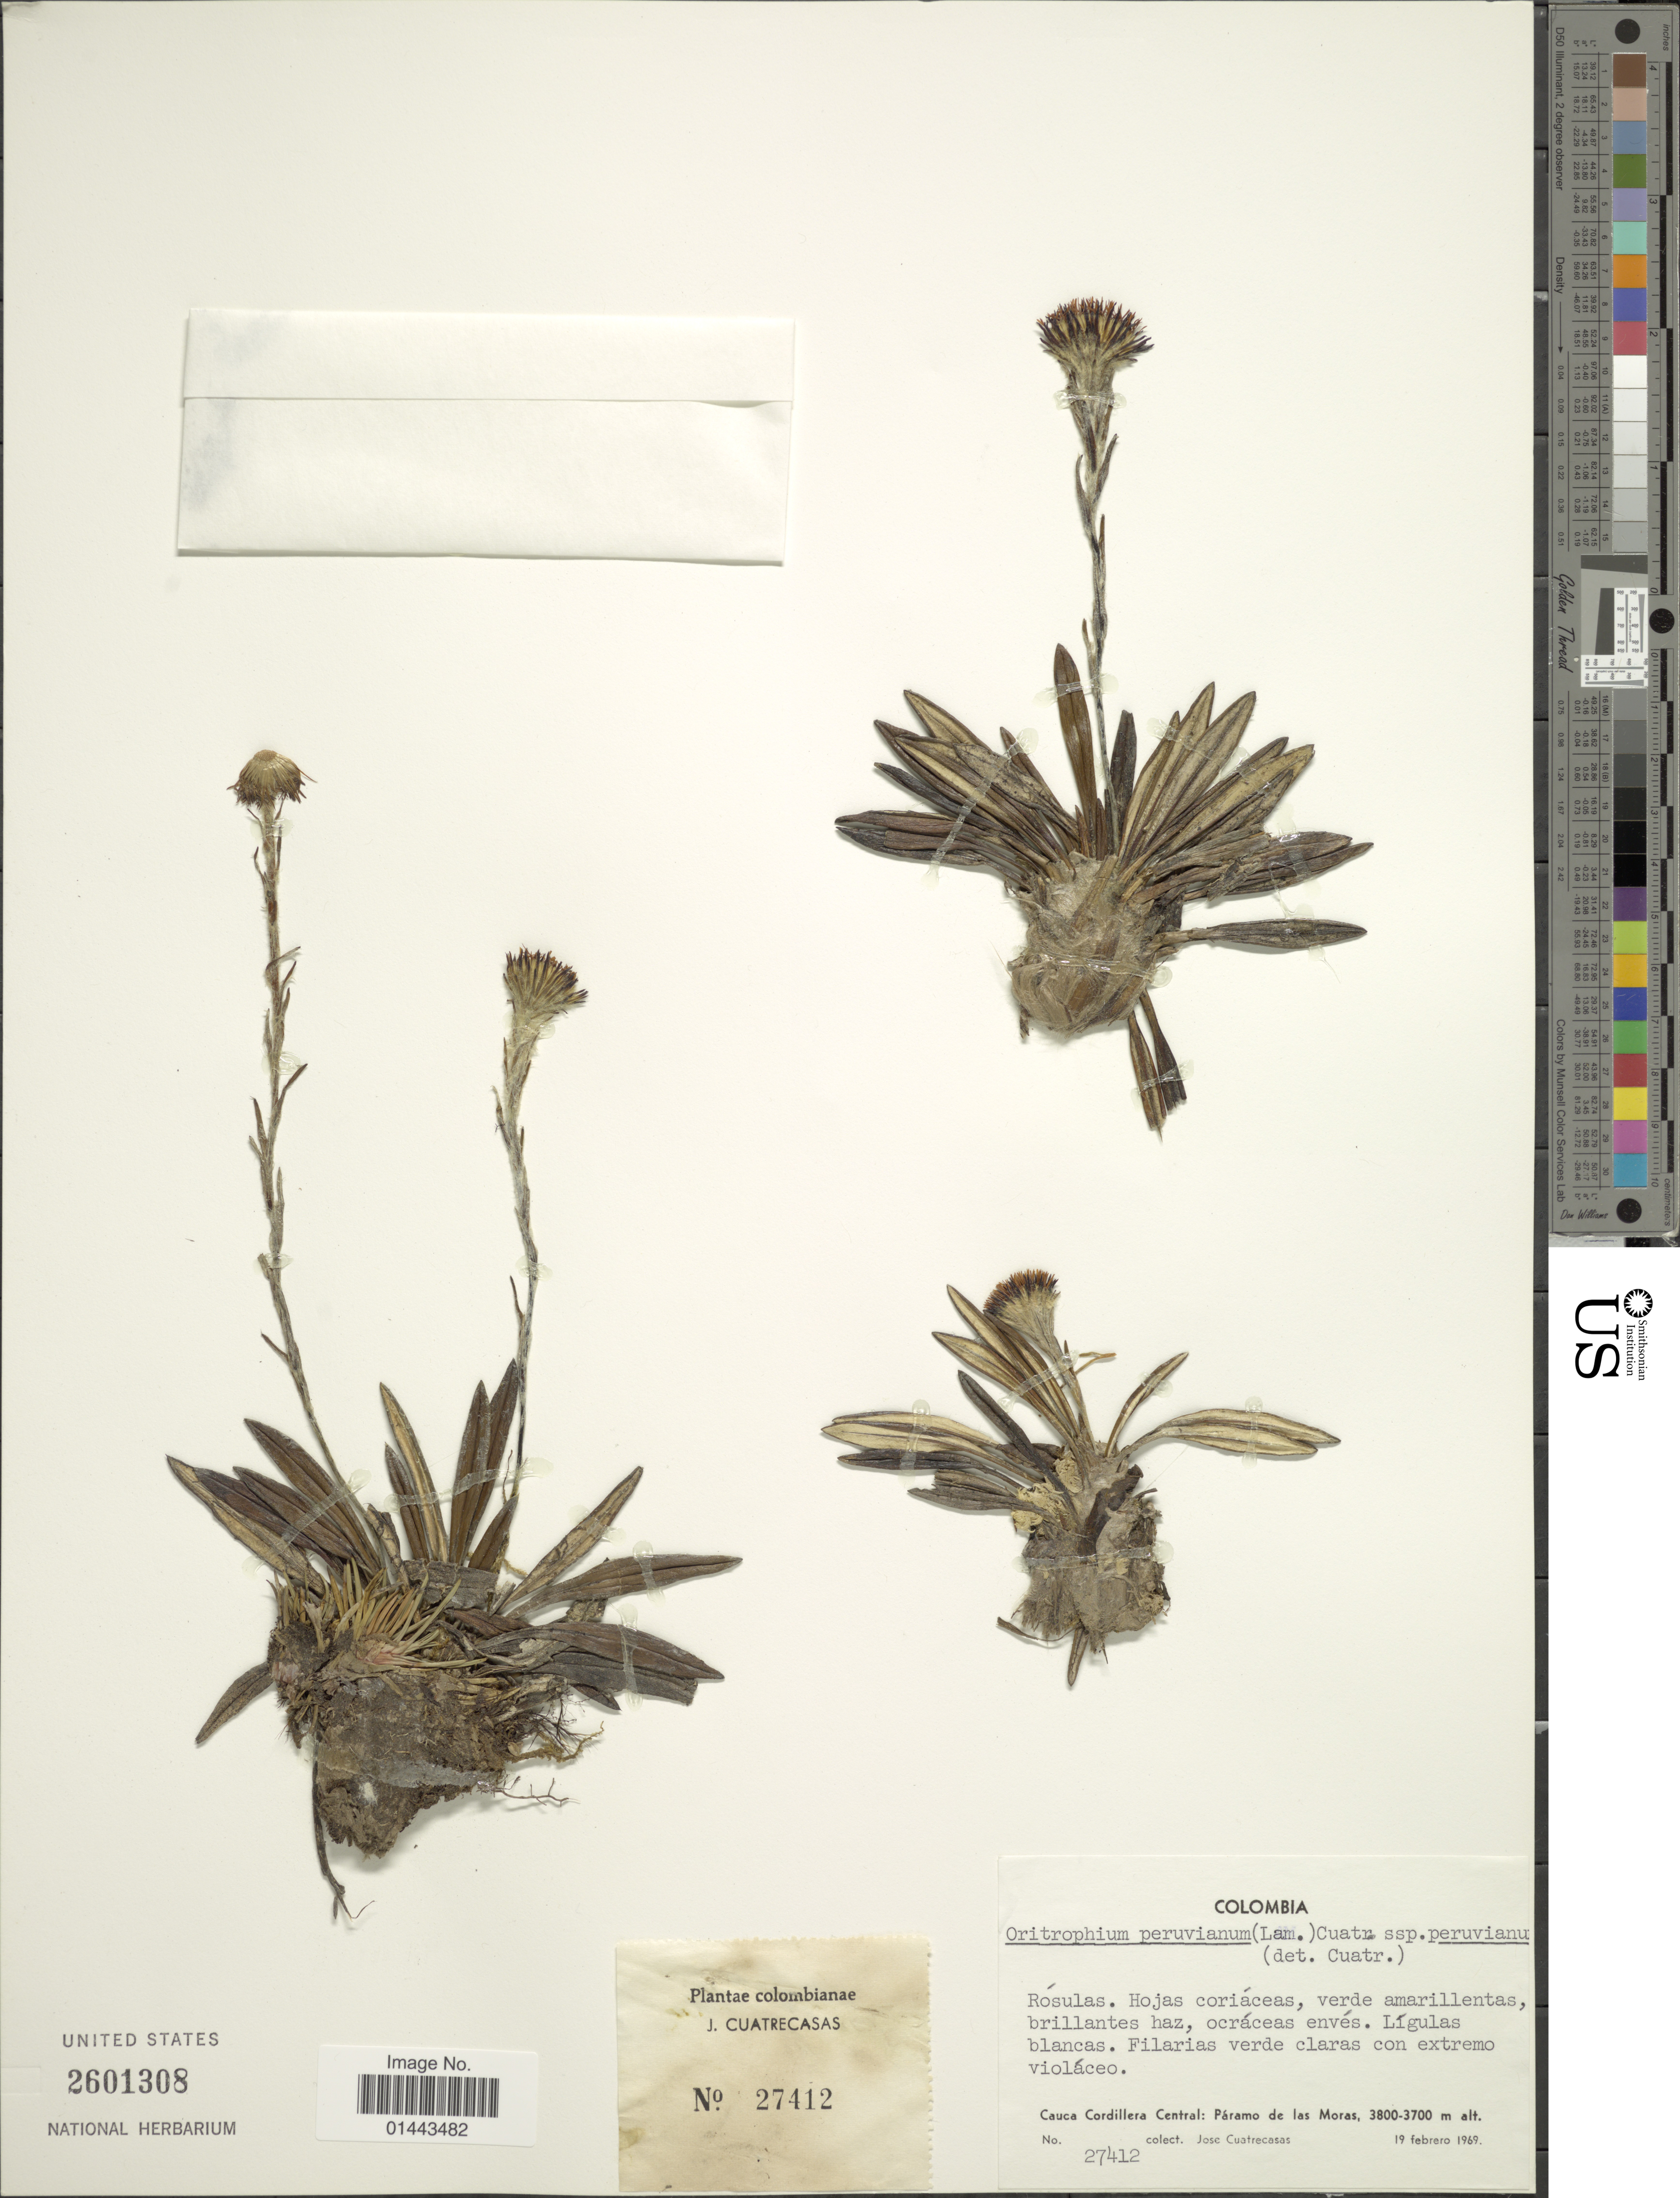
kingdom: Plantae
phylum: Tracheophyta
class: Magnoliopsida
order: Asterales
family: Asteraceae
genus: Oritrophium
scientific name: Oritrophium peruvianum f. peruvianum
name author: (Lam.) Cuatrec.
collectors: J. Cuatrecasas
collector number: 27412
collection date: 1969-02-19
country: Colombia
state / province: Cauca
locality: Cordillera Central: Paramo de las Moras.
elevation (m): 3700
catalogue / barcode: US 2601308